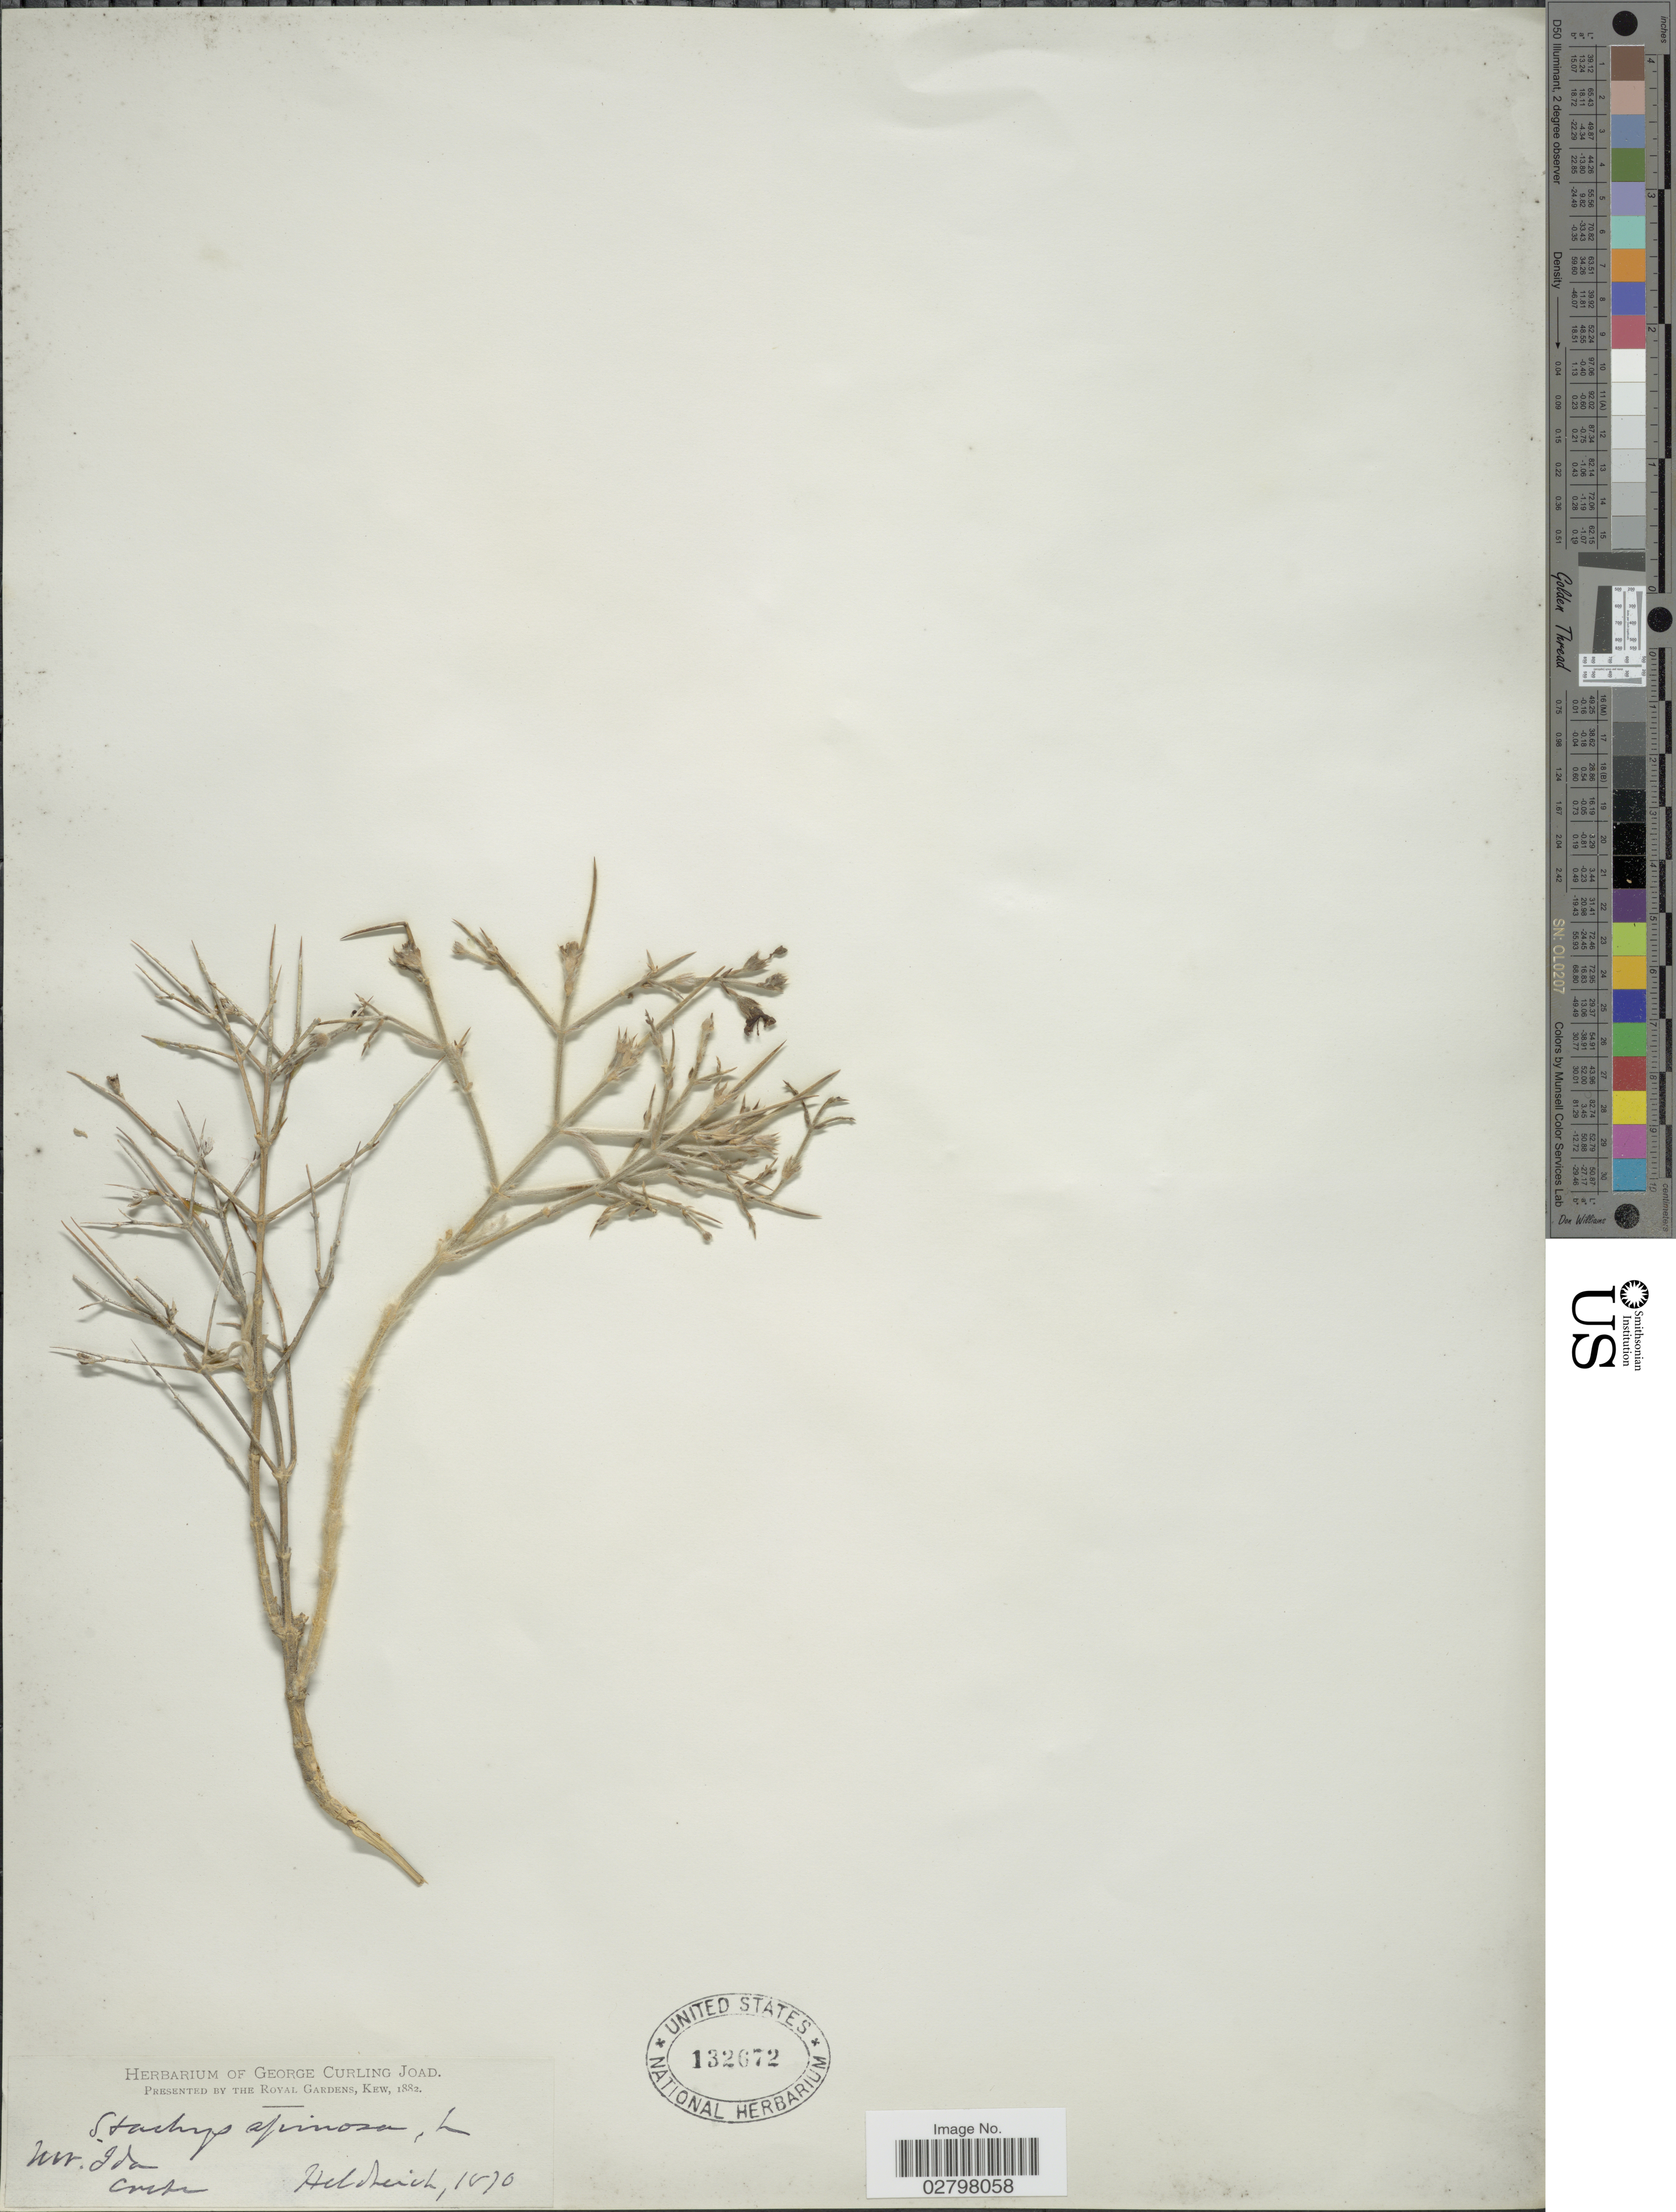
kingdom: Plantae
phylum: Tracheophyta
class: Magnoliopsida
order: Lamiales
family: Lamiaceae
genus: Stachys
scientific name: Stachys spinosa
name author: L.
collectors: Heldreich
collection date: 1870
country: Greece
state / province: Crete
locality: Mt. Ida Crete.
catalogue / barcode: US 132672